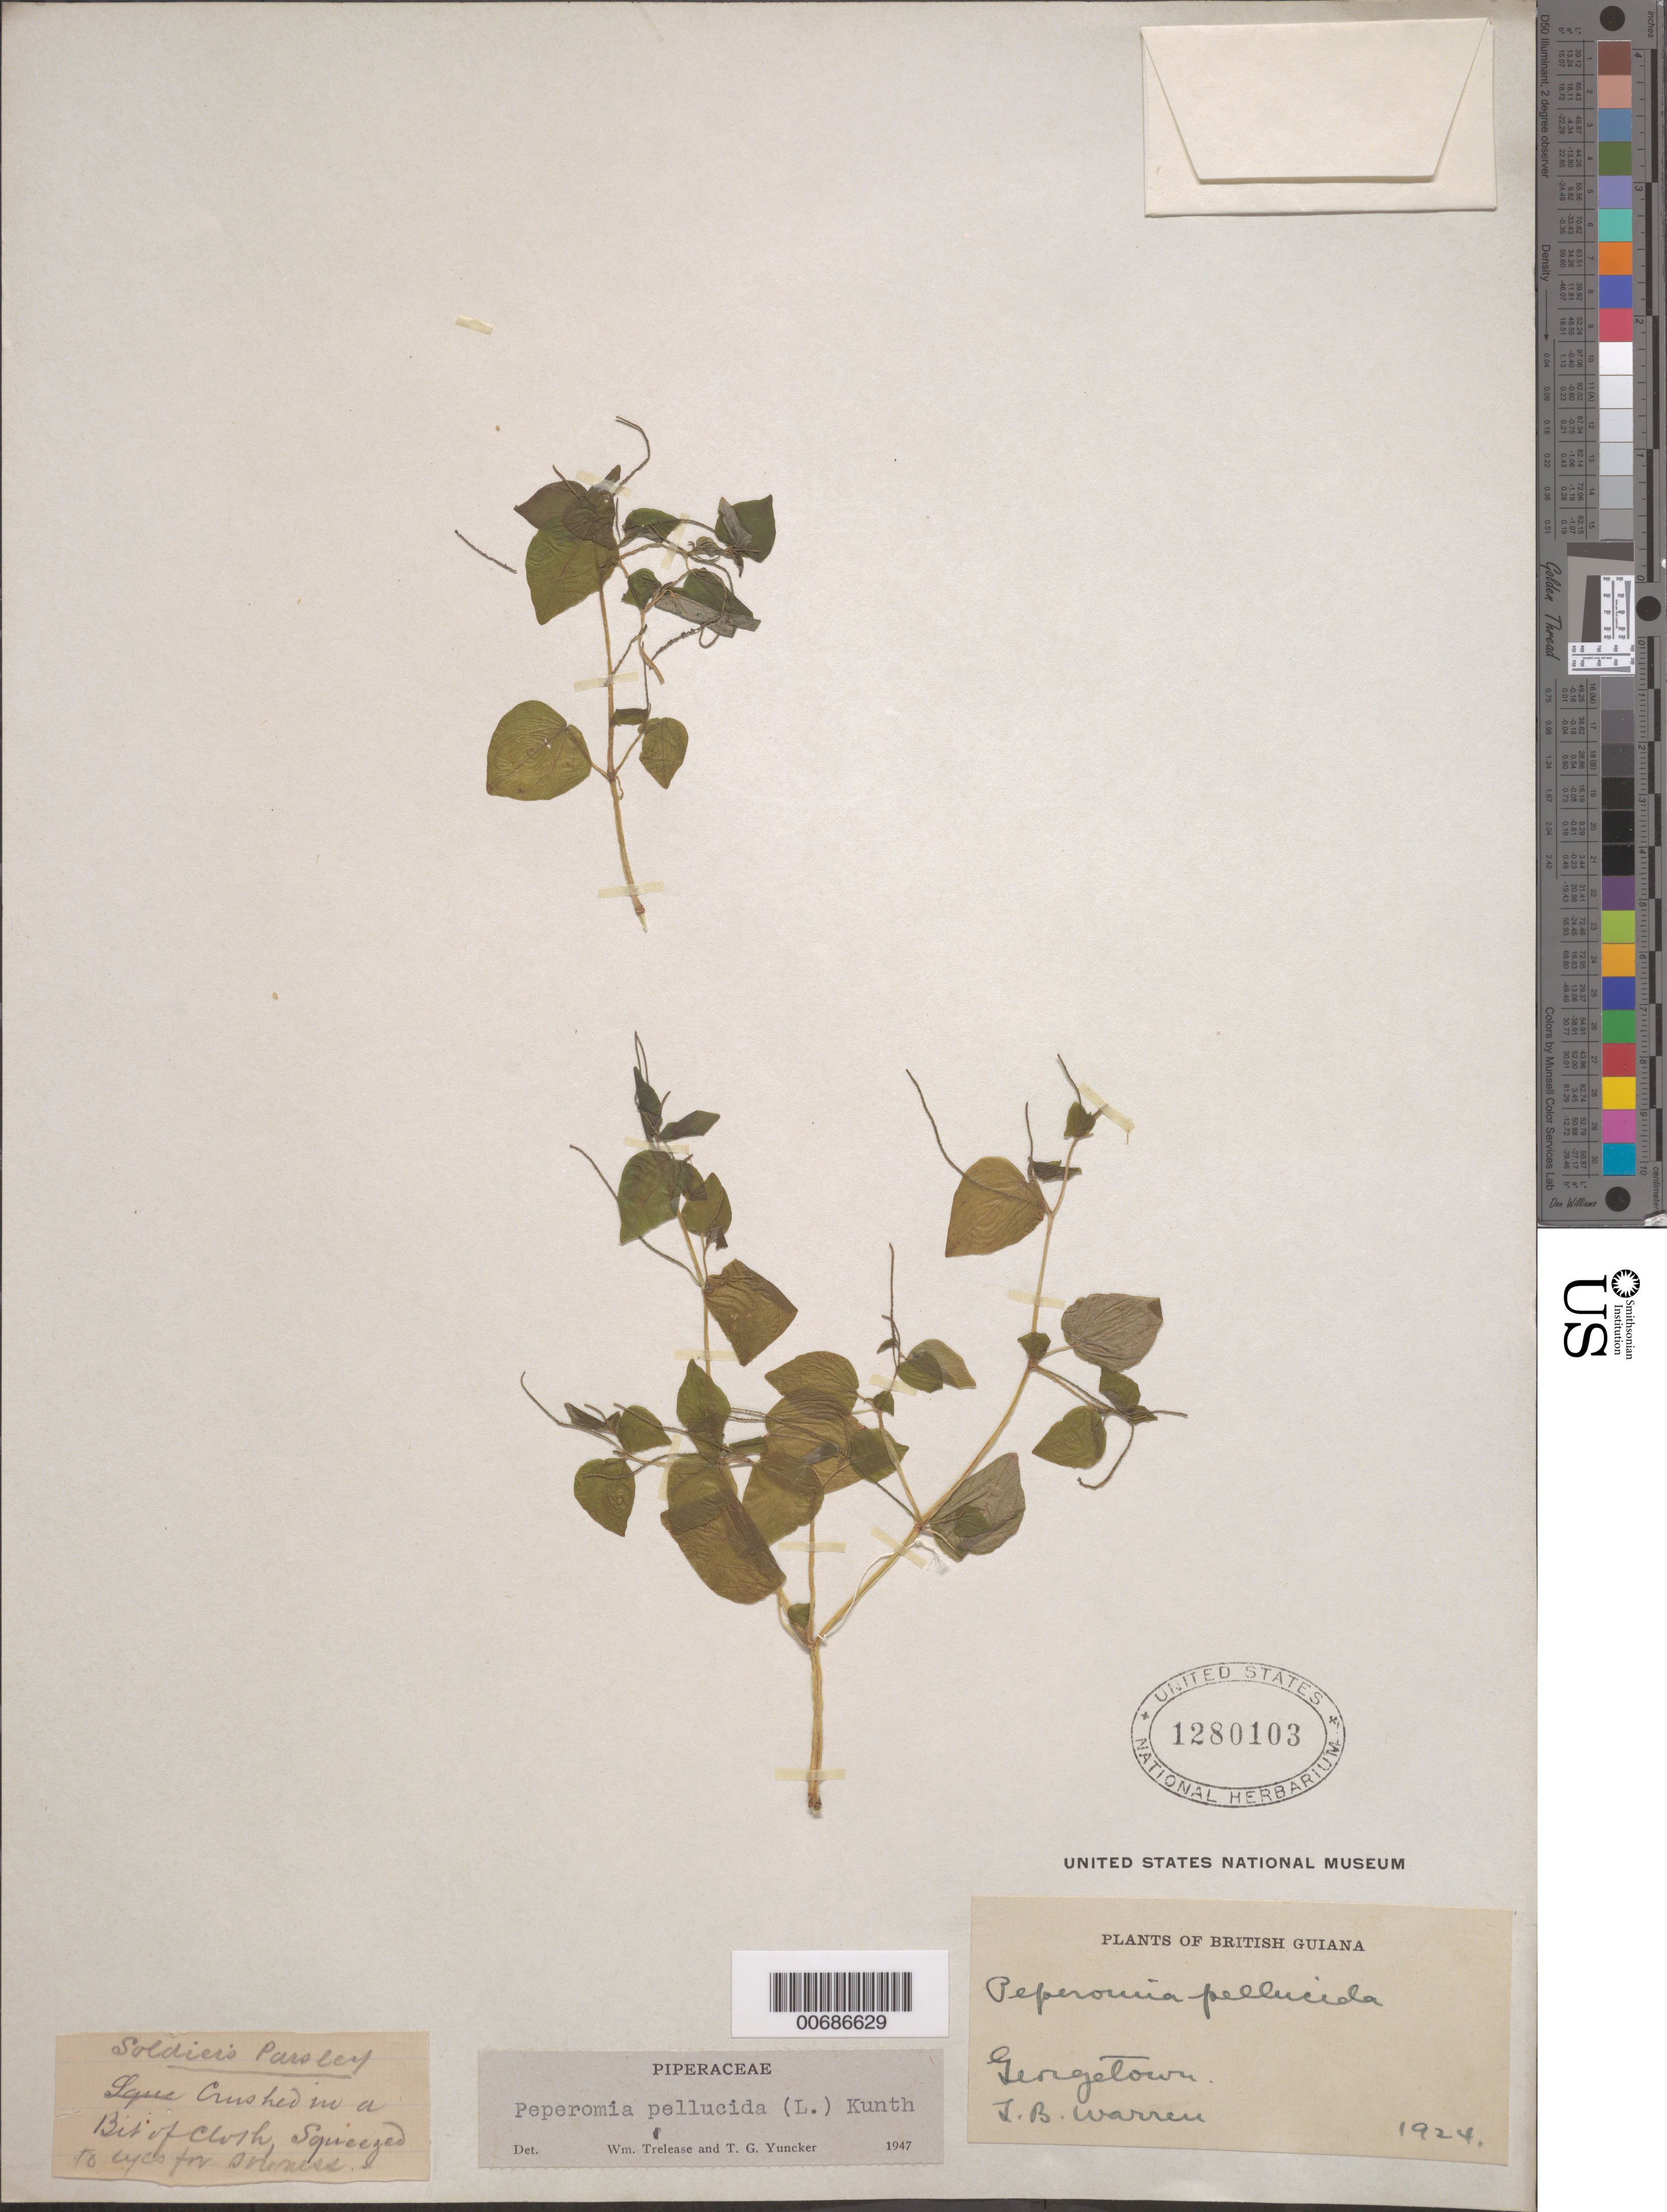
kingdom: Plantae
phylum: Tracheophyta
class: Magnoliopsida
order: Piperales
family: Piperaceae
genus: Peperomia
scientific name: Peperomia pellucida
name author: (L.) Kunth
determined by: Trelease, W.; Yuncker, T. G.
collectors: L. Warren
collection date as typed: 1924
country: Guyana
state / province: Demerara-Mahaica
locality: Georgetown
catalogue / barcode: US 1280103